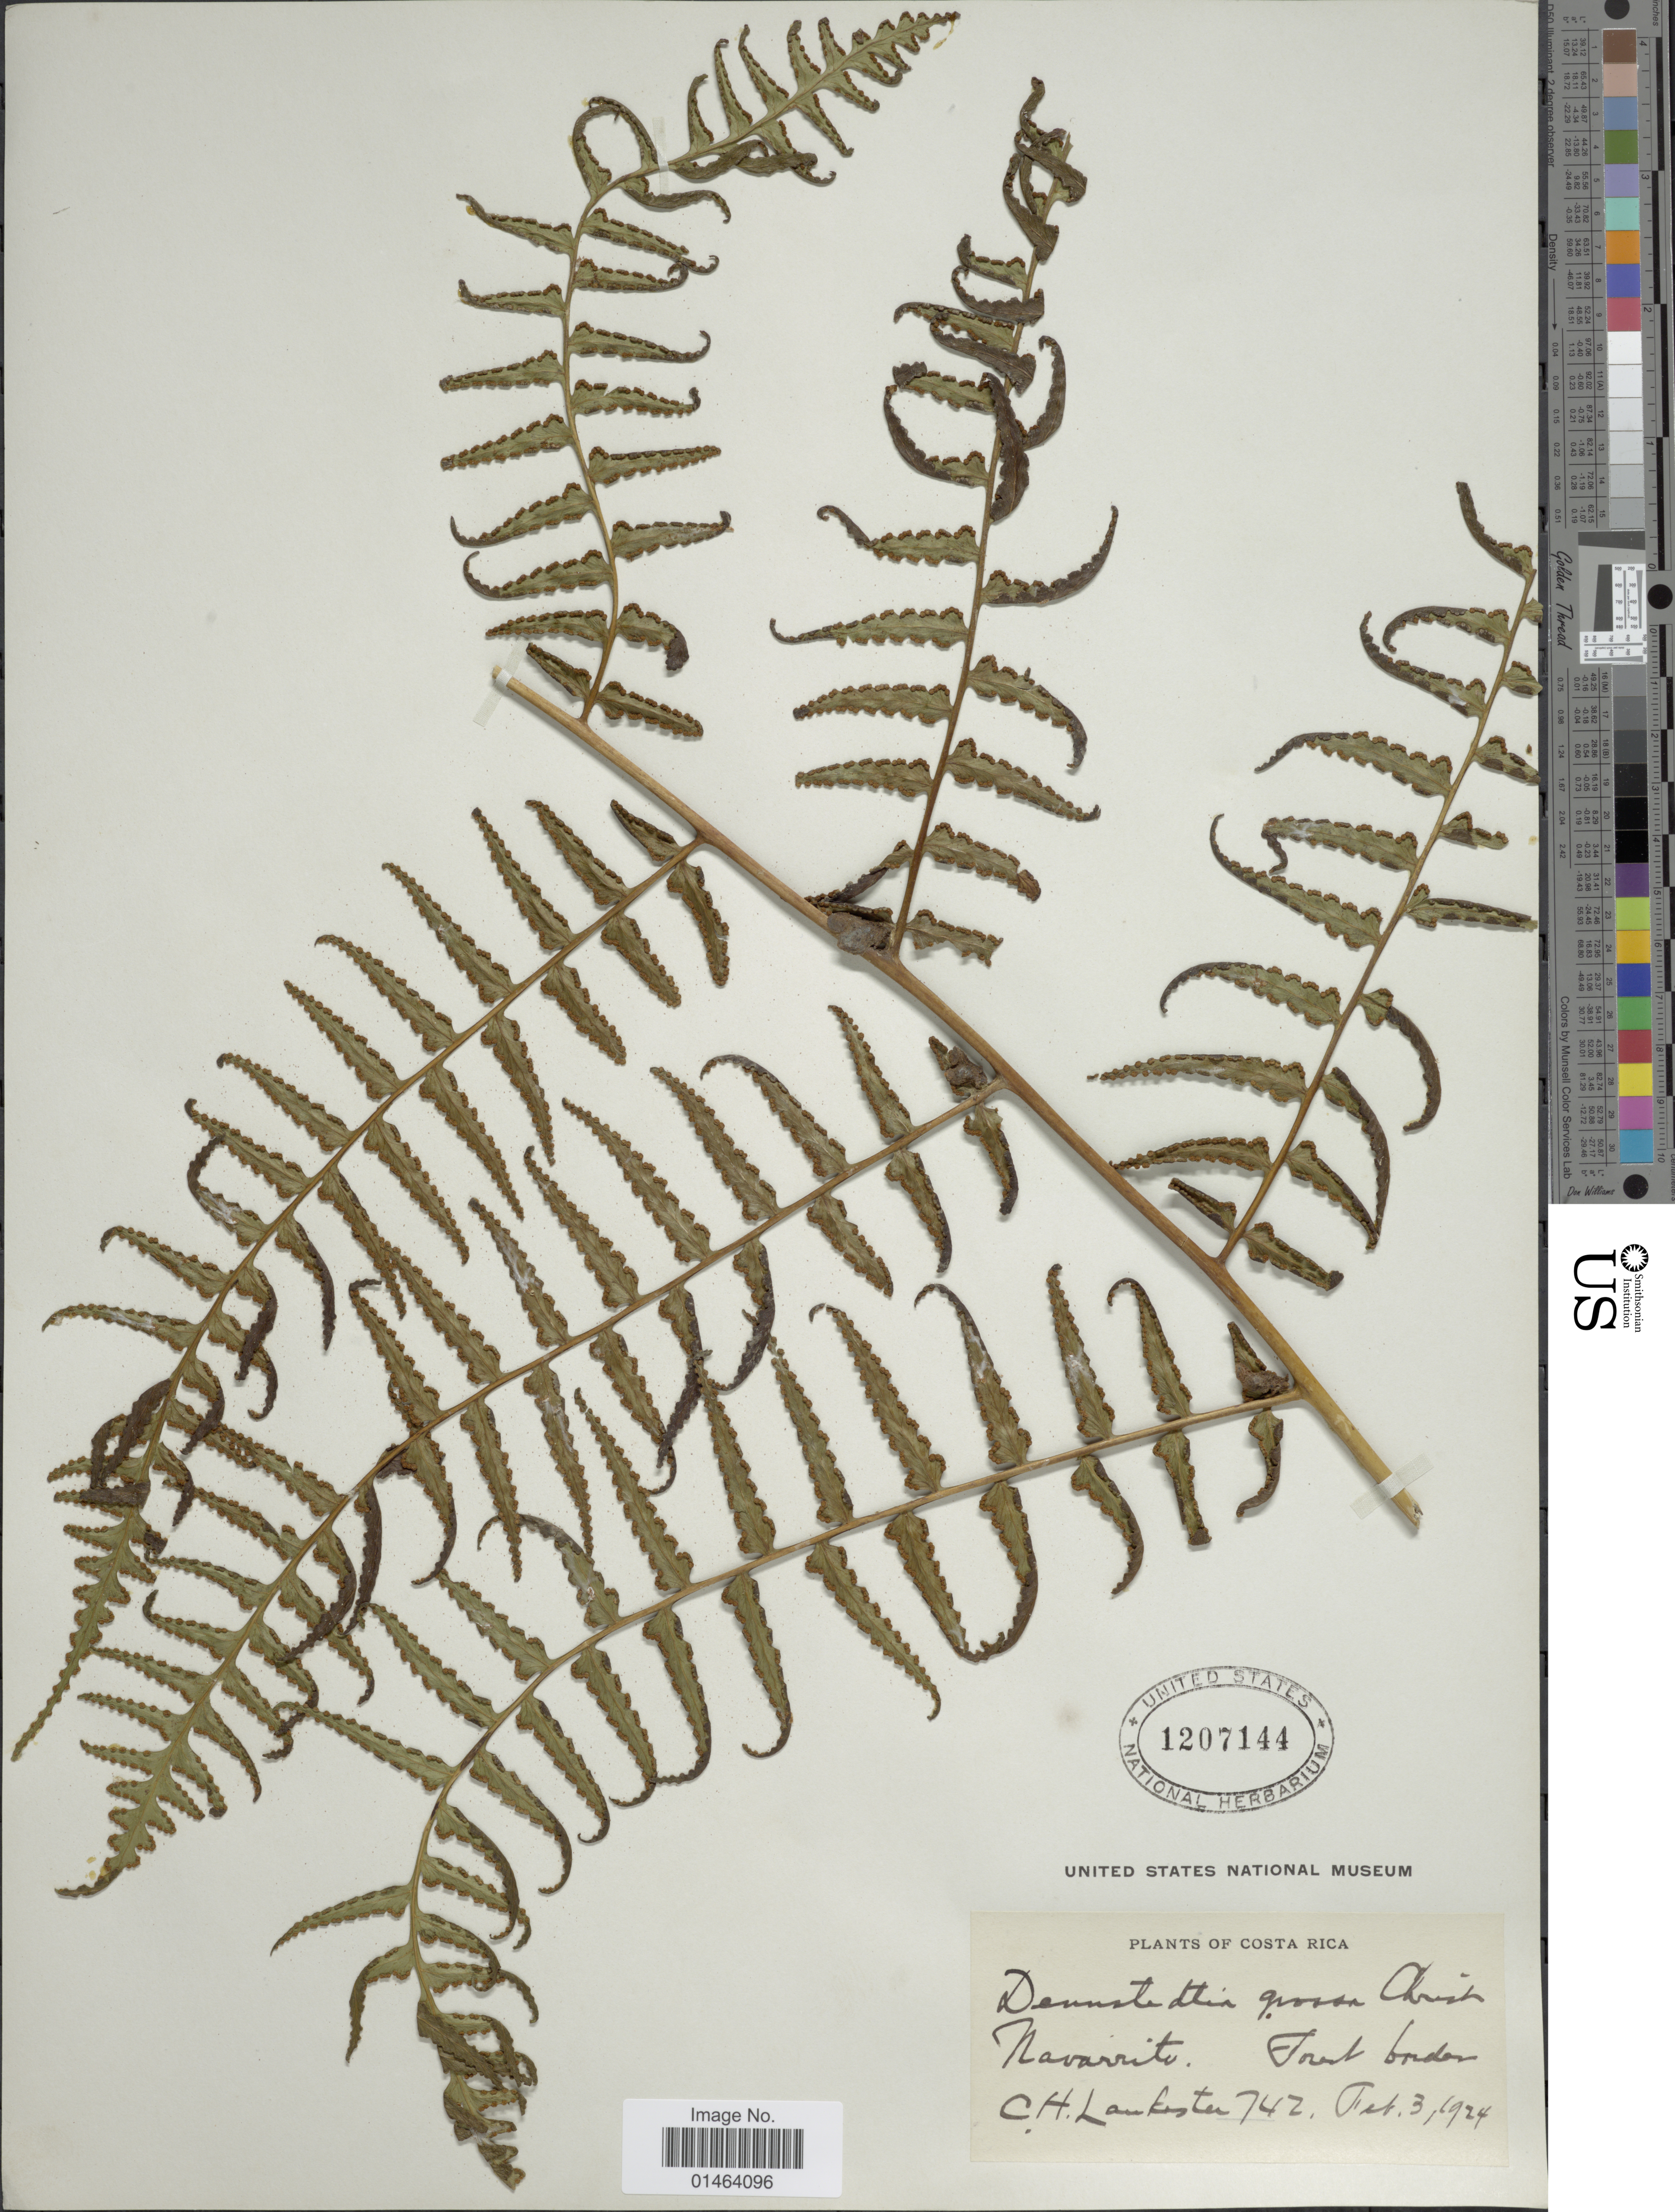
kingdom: Plantae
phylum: Tracheophyta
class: Polypodiopsida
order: Polypodiales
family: Dennstaedtiaceae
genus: Dennstaedtia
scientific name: Dennstaedtia coronata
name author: (Sodiro) C. Chr.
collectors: C. H. Lankester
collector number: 742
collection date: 1924-02-03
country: Costa Rica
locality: Costa Rica, Navarrito.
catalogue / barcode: US 1207144